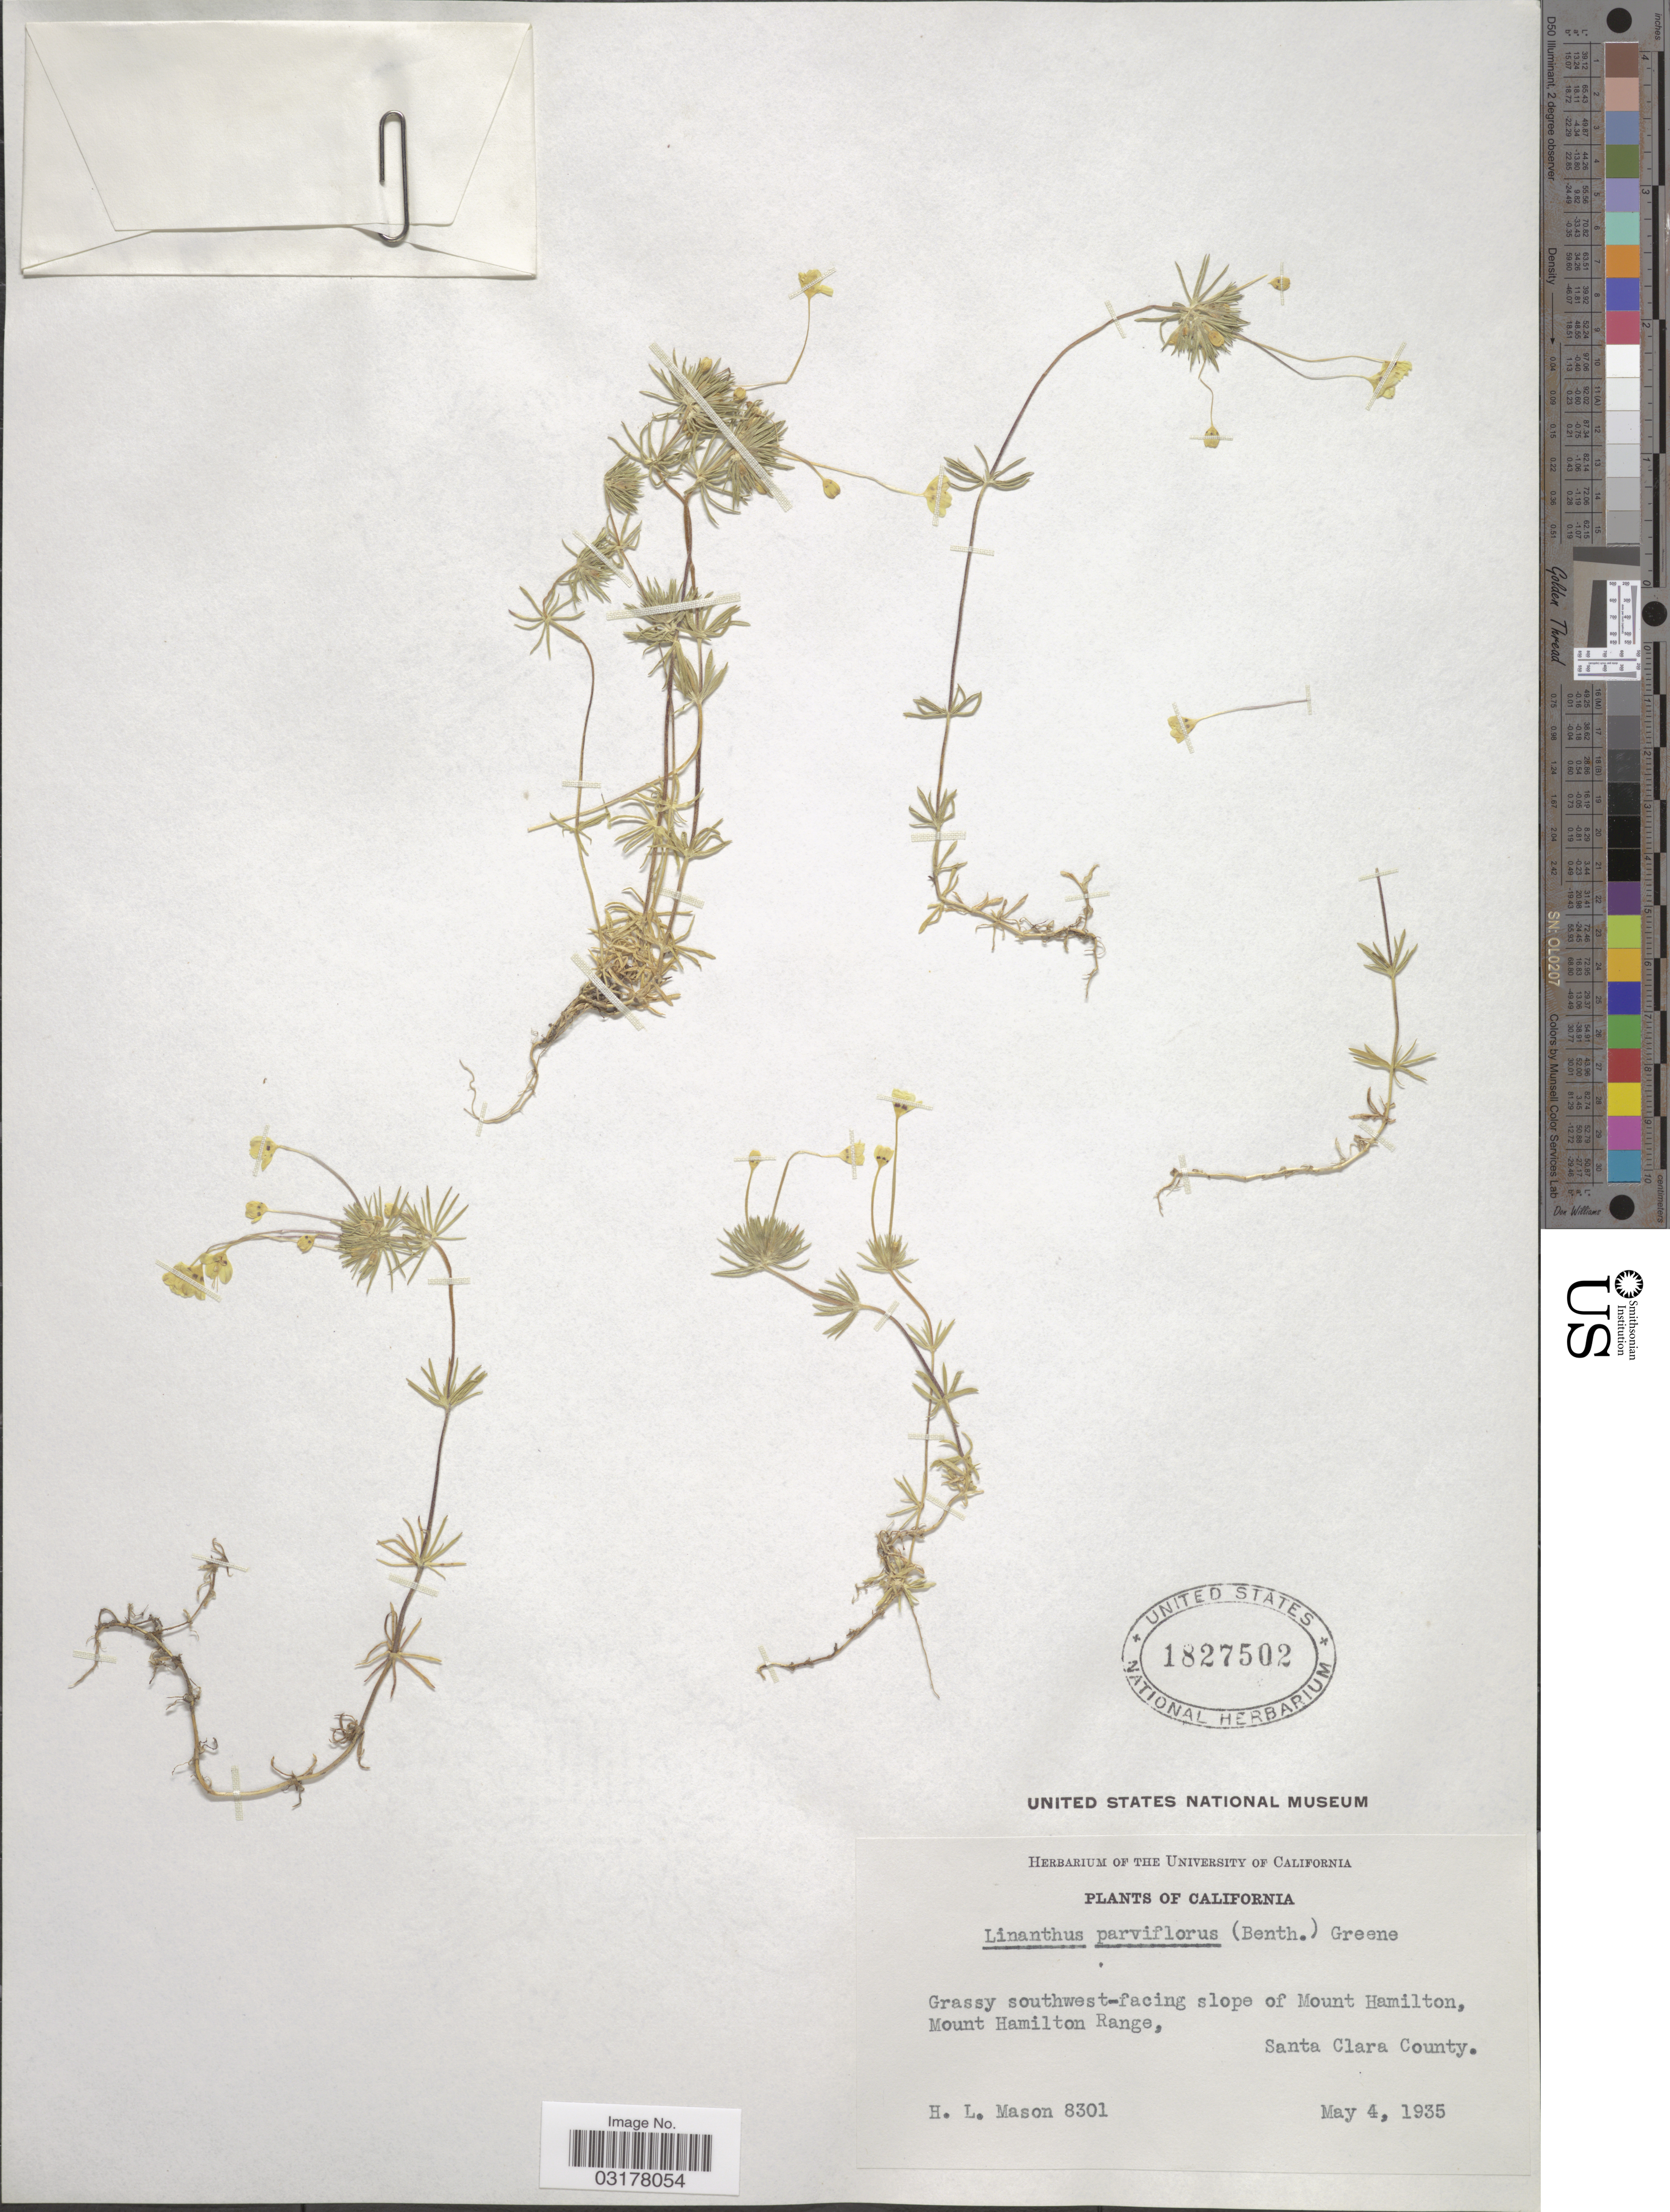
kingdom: Plantae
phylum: Tracheophyta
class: Magnoliopsida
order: Ericales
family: Polemoniaceae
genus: Leptosiphon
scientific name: Leptosiphon parviflorus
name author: Benth.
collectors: H. L. Mason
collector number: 8301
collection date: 1935-05-04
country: United States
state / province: California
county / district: Santa Clara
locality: Grassy southwest-facing slope of Mount Hamilton, Mount Hamilton Range, Santa Clara County.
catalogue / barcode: US 1827502